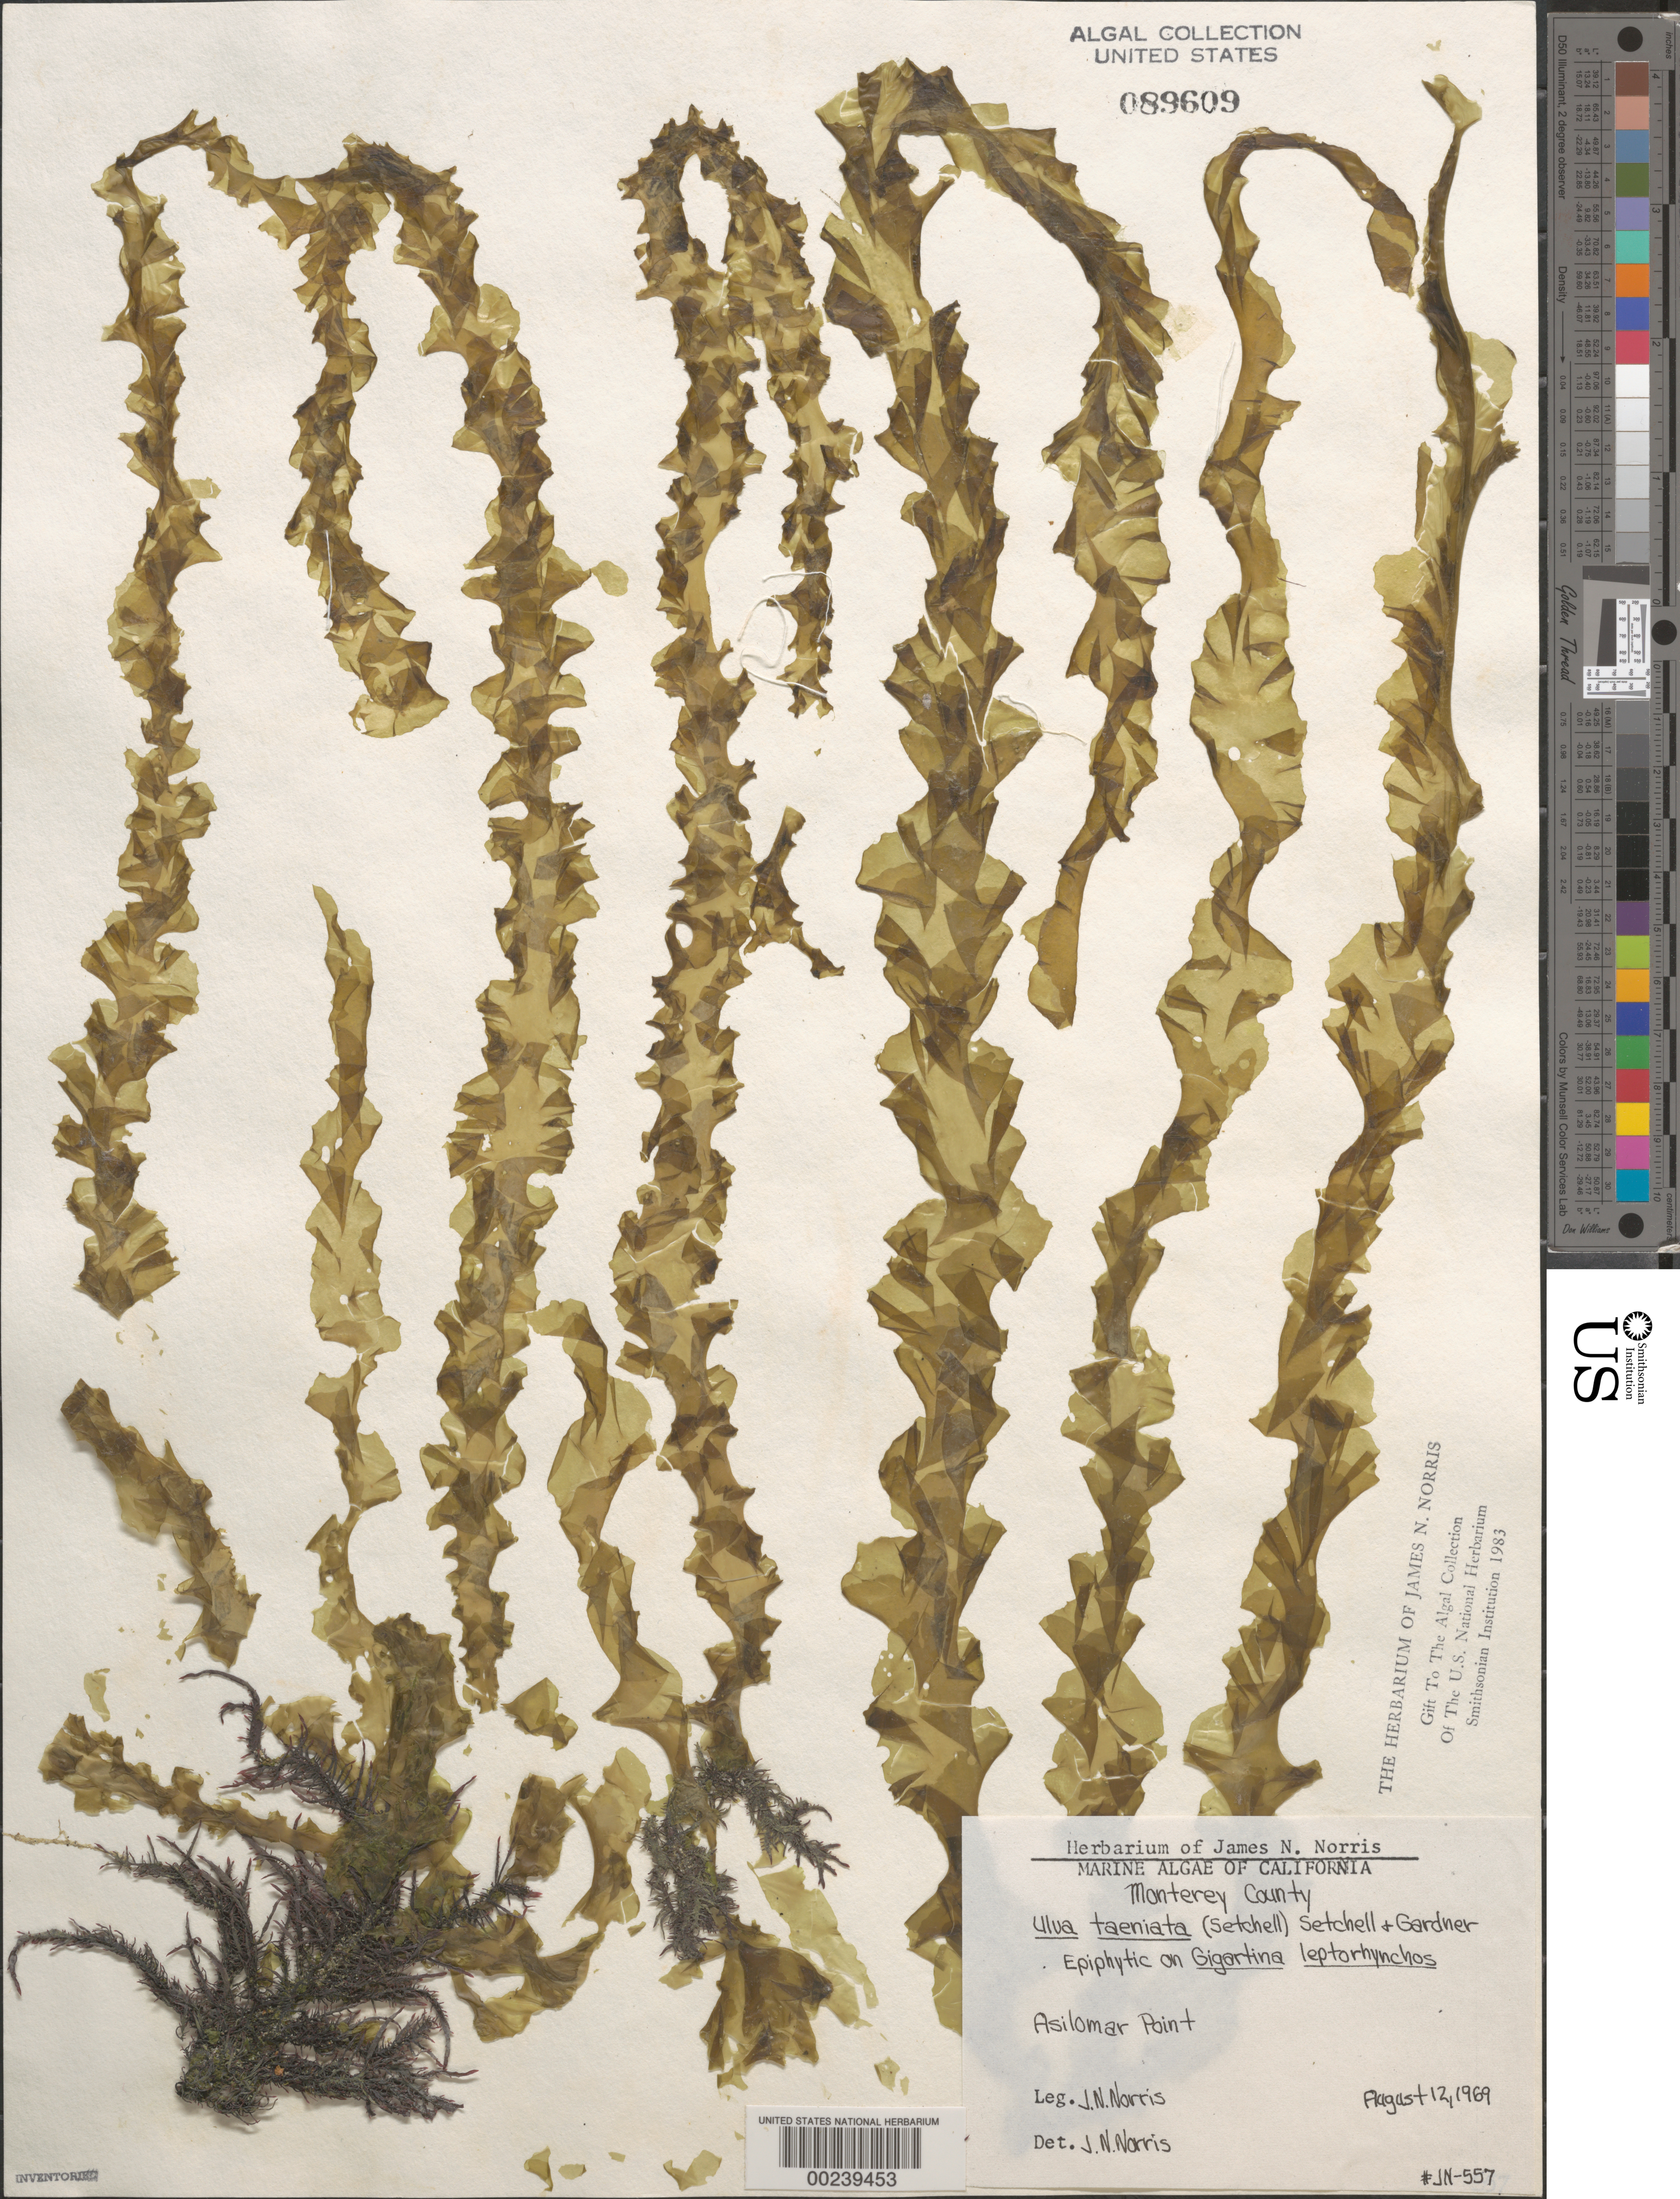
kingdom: Plantae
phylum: Chlorophyta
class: Ulvophyceae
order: Ulvales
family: Ulvaceae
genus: Ulva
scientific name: Ulva taeniata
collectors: J. Norris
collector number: JN-557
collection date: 1969-08-12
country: United States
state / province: California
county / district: Monterey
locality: Monterey County. Asilomar Point.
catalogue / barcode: US 89609